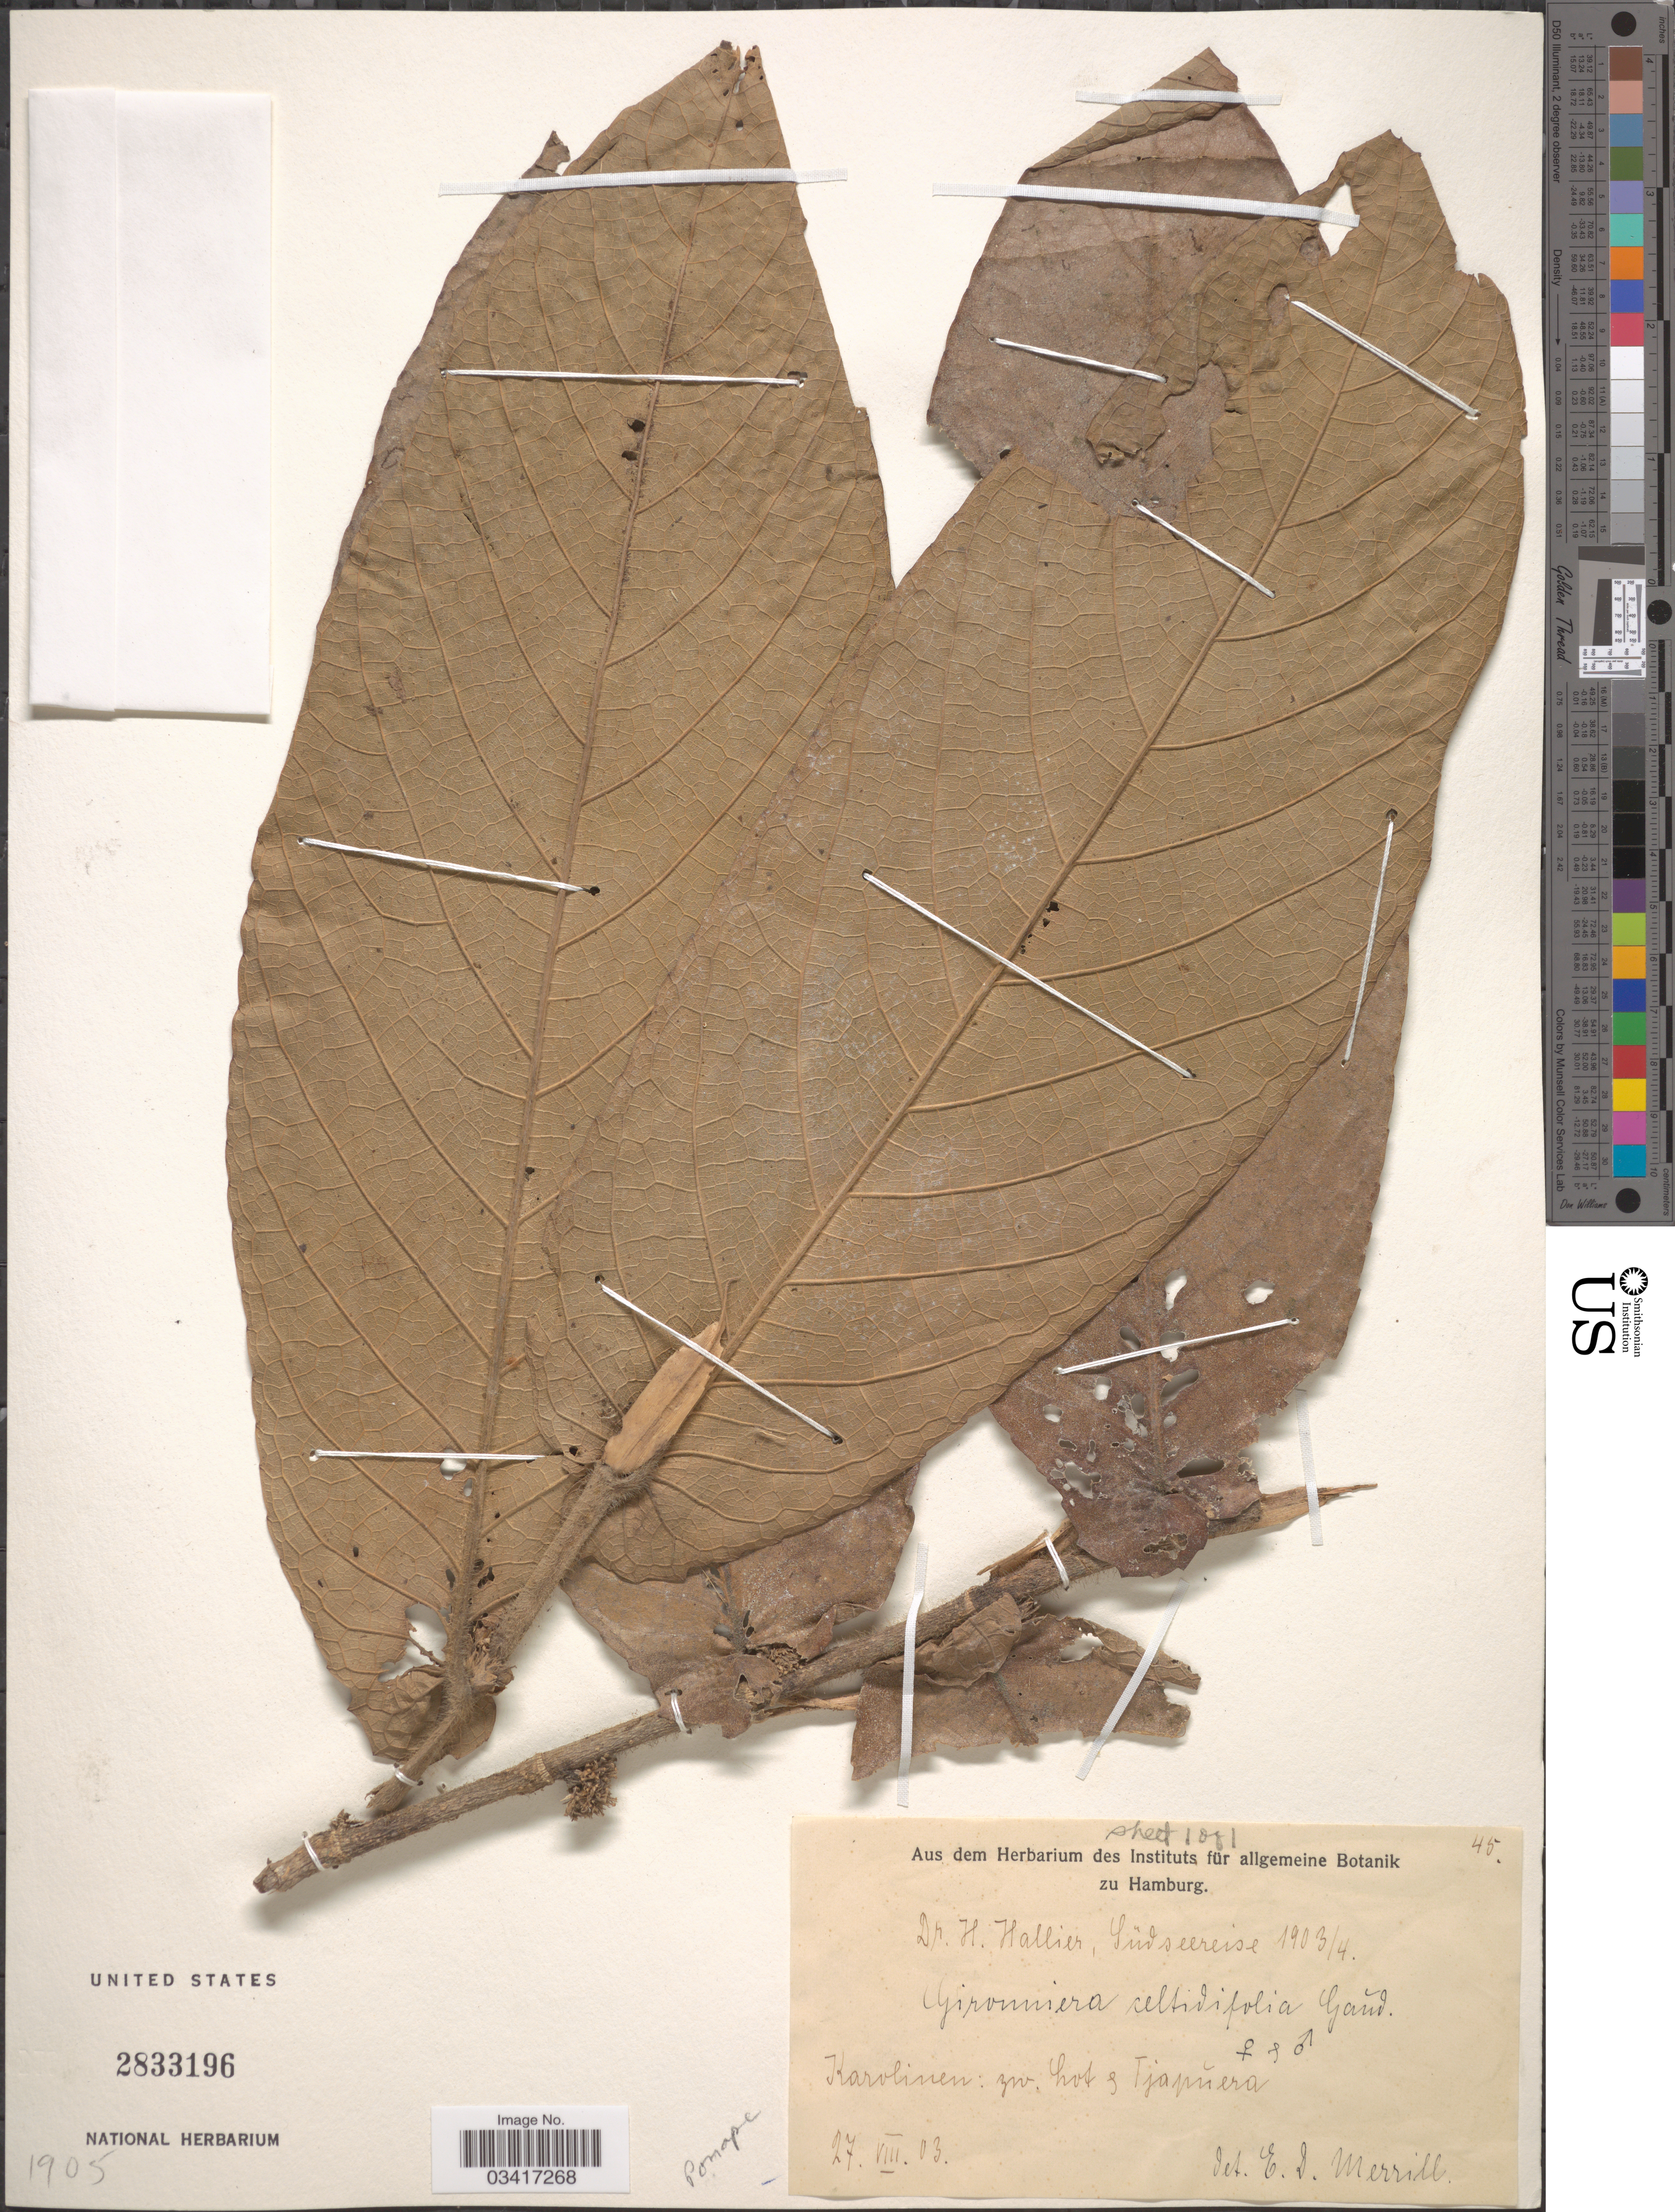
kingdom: Plantae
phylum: Tracheophyta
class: Magnoliopsida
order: Rosales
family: Cannabaceae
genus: Gironniera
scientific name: Gironniera celtidifolia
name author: Gaudich.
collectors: H. G. Hallier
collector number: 45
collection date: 1903-08-27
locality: Karolinen: zw. Hot [interpreted] & Tjapuera [interpreted].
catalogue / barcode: US 2833196